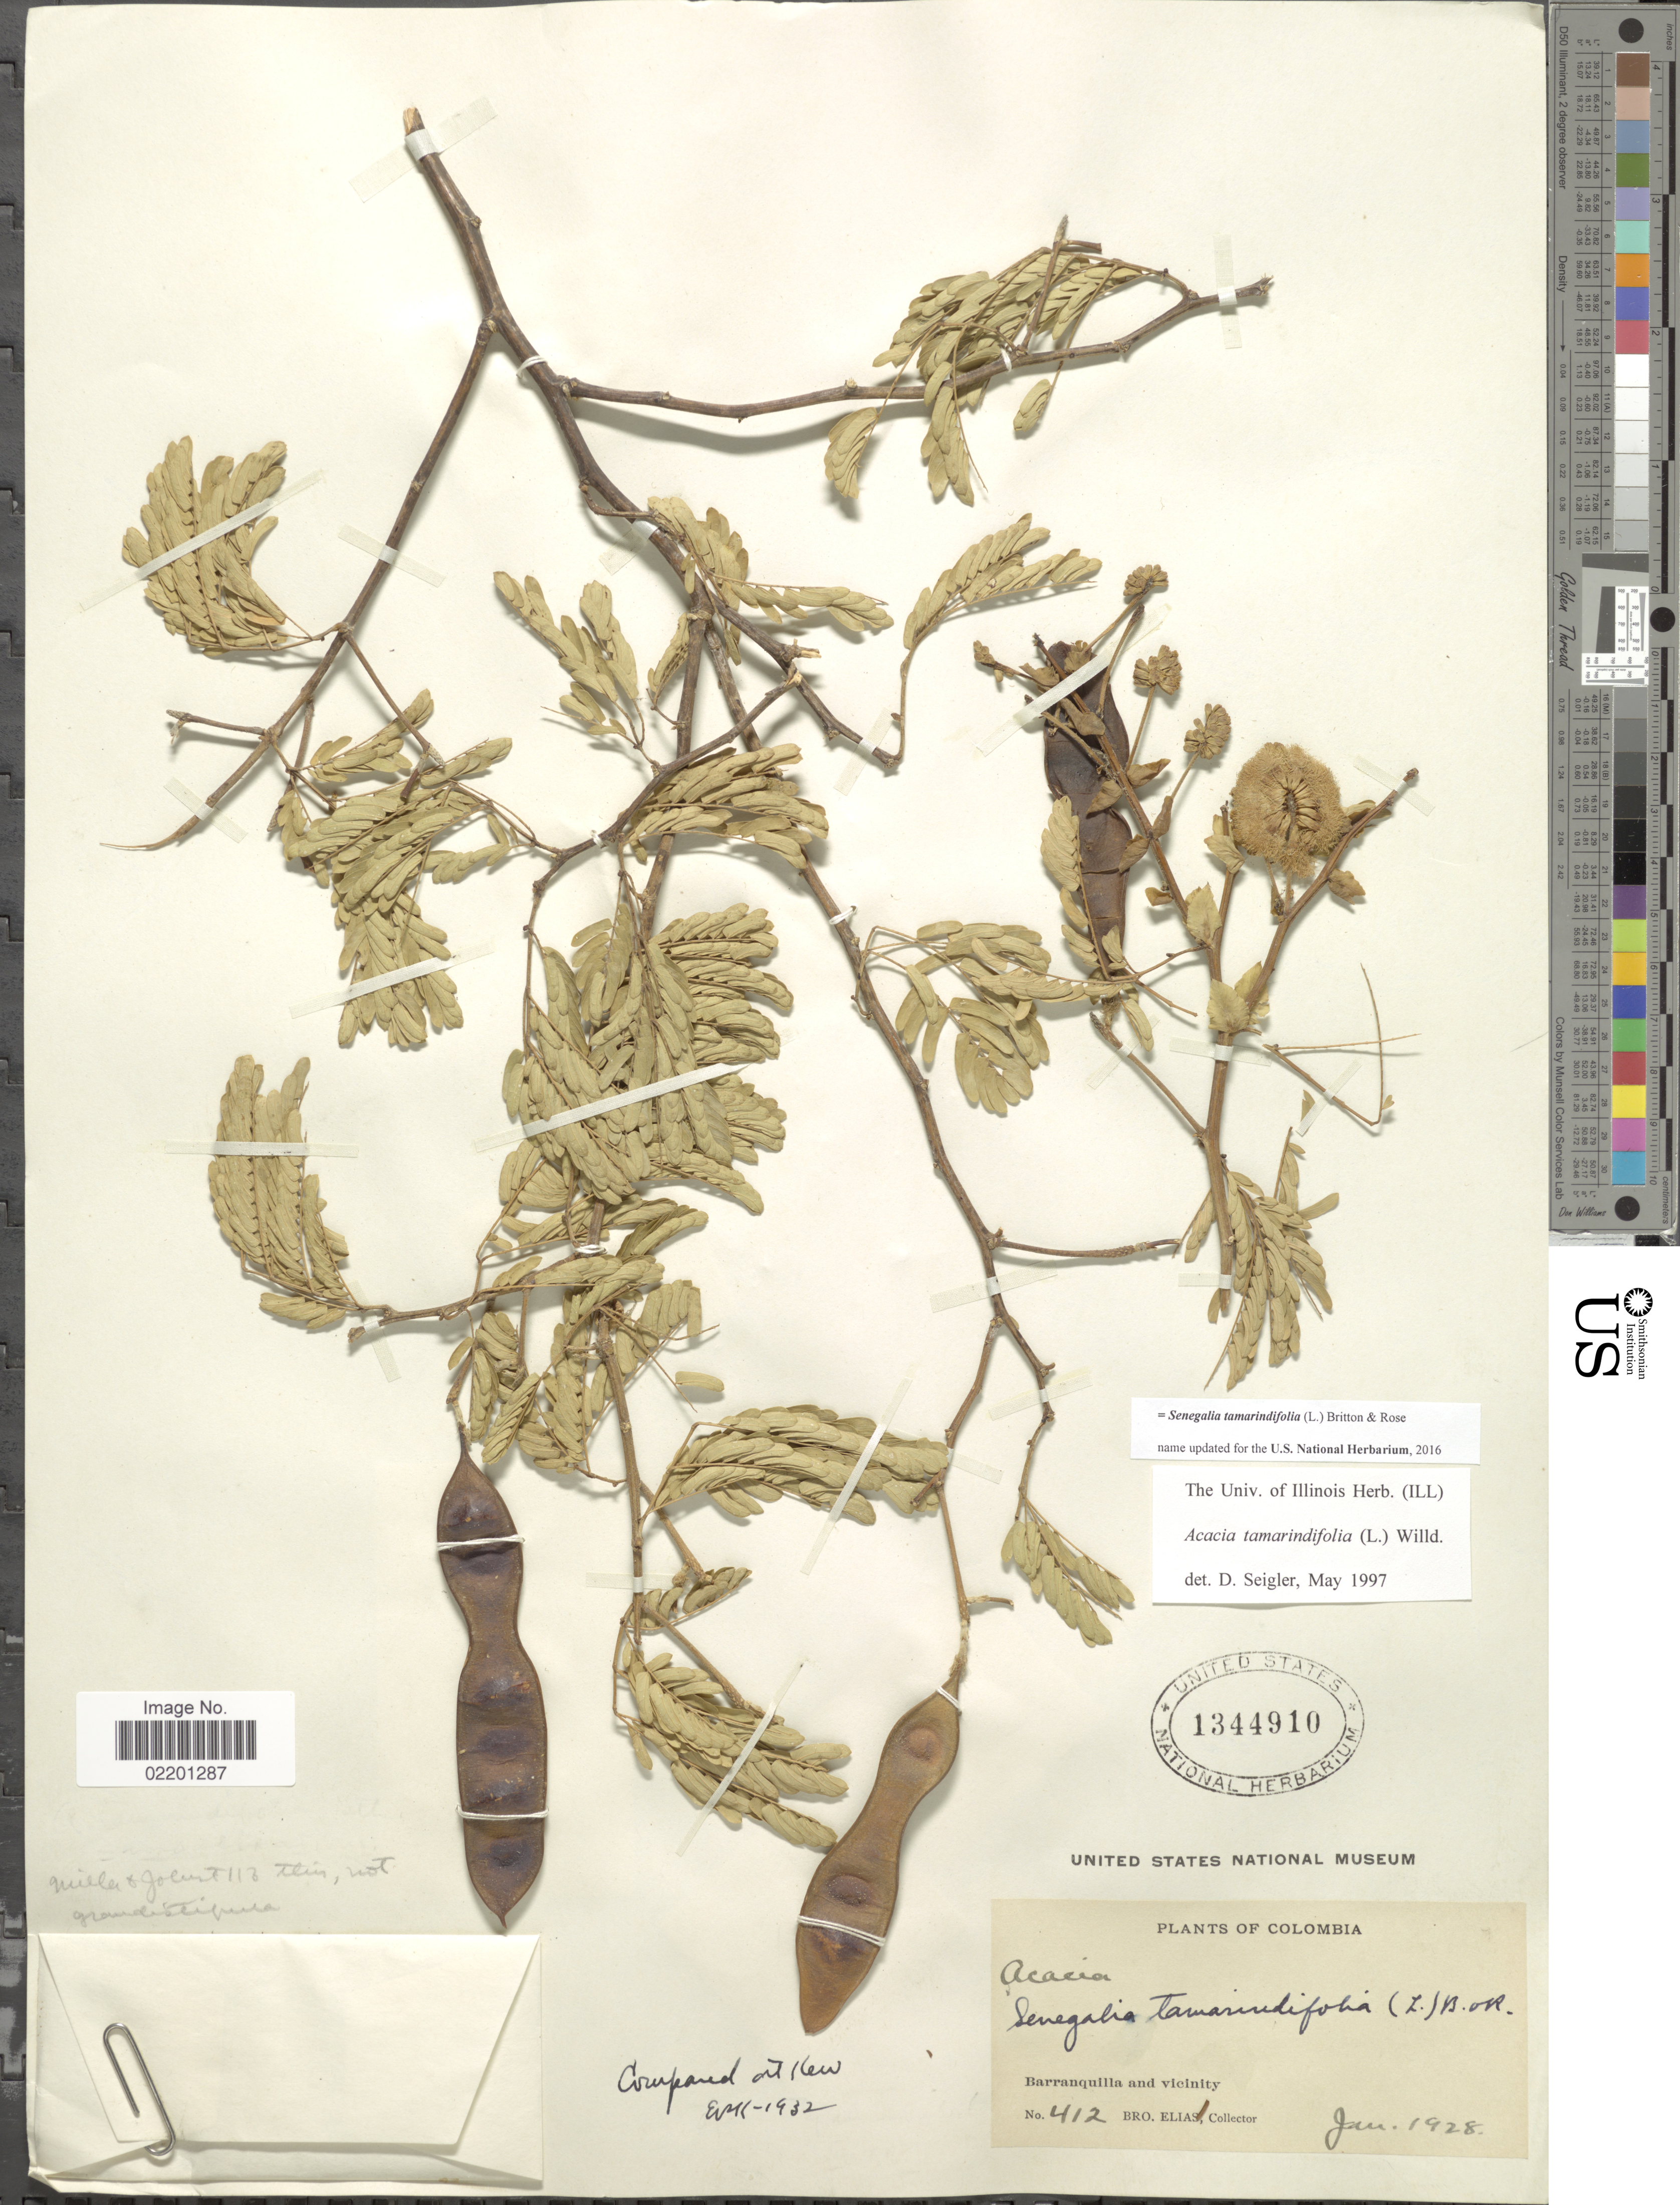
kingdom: Plantae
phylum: Tracheophyta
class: Magnoliopsida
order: Fabales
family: Fabaceae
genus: Senegalia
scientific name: Senegalia tamarindifolia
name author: (L.) Britton & Rose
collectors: Bro. Elias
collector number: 412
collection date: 1928-01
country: Colombia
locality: Barranquilla and vicinity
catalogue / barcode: US 1344910